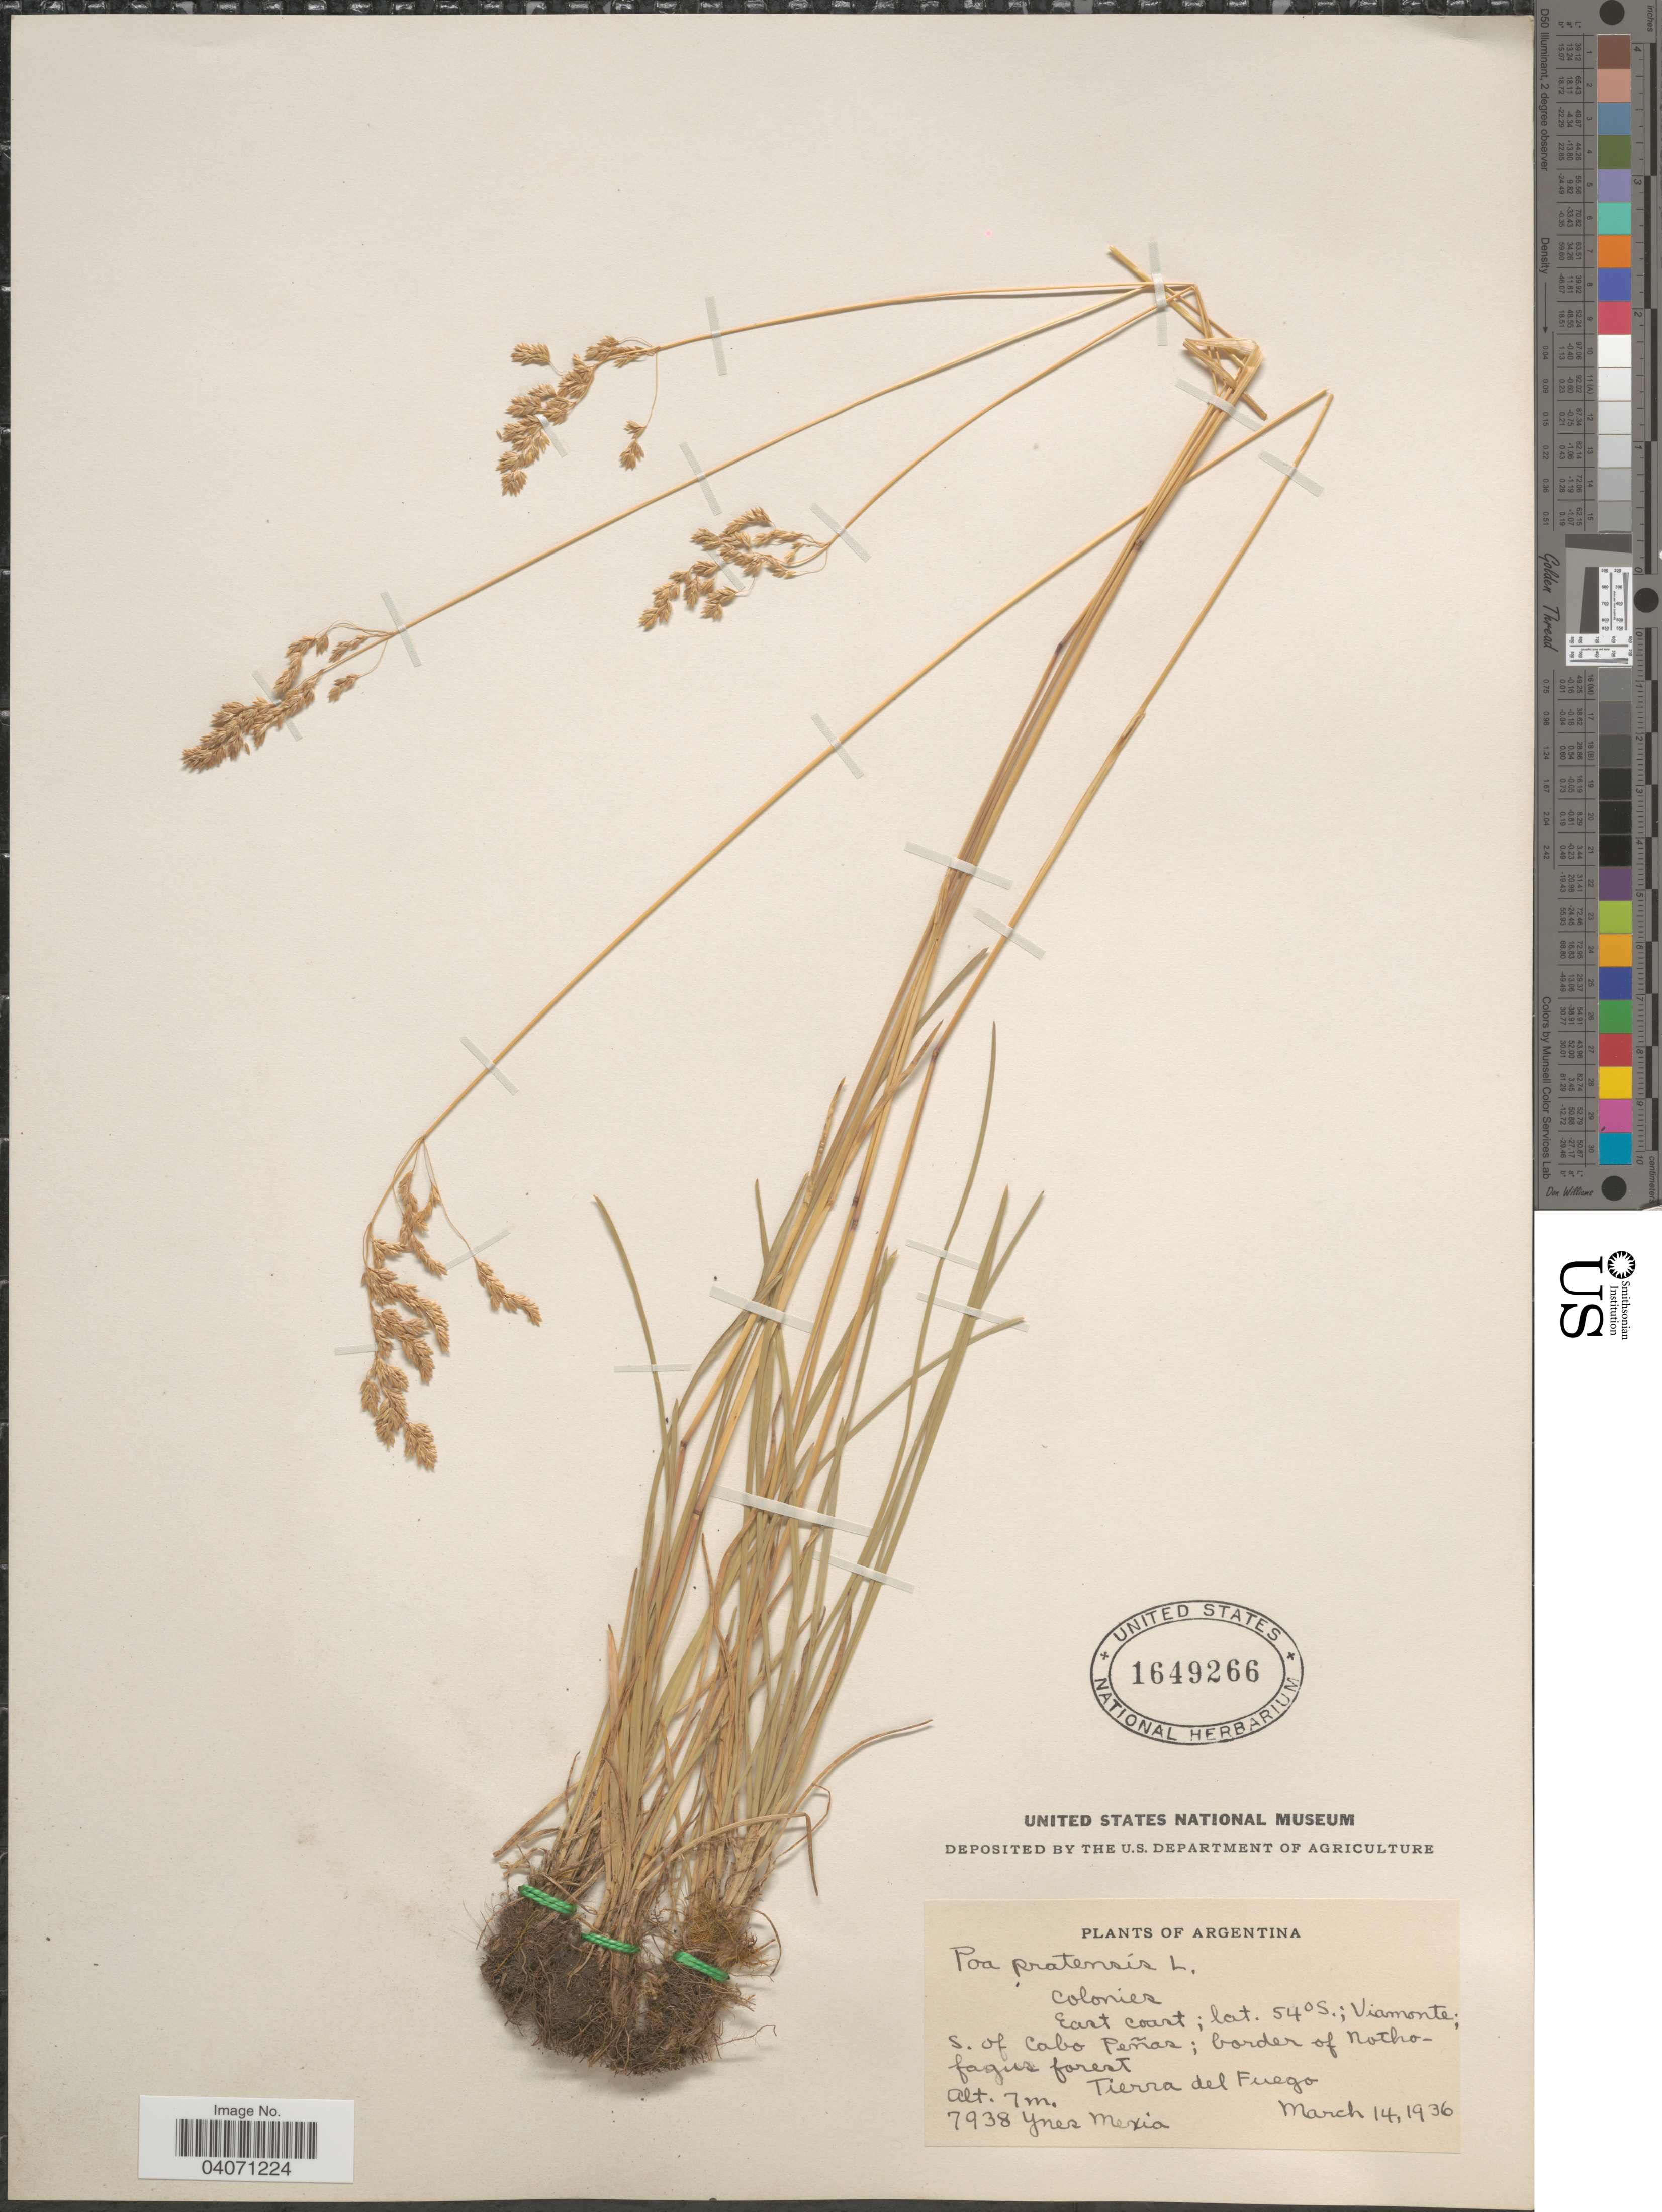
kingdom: Plantae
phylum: Tracheophyta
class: Liliopsida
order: Poales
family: Poaceae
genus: Poa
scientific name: Poa pratensis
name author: L.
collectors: Y. Mexia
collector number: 7938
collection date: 1936-03-14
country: Argentina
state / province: Tierra del Fuego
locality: East coast; Viamonte; S. of Cabo Peñas; border of Nothofagus forest.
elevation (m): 7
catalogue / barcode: US 1649266